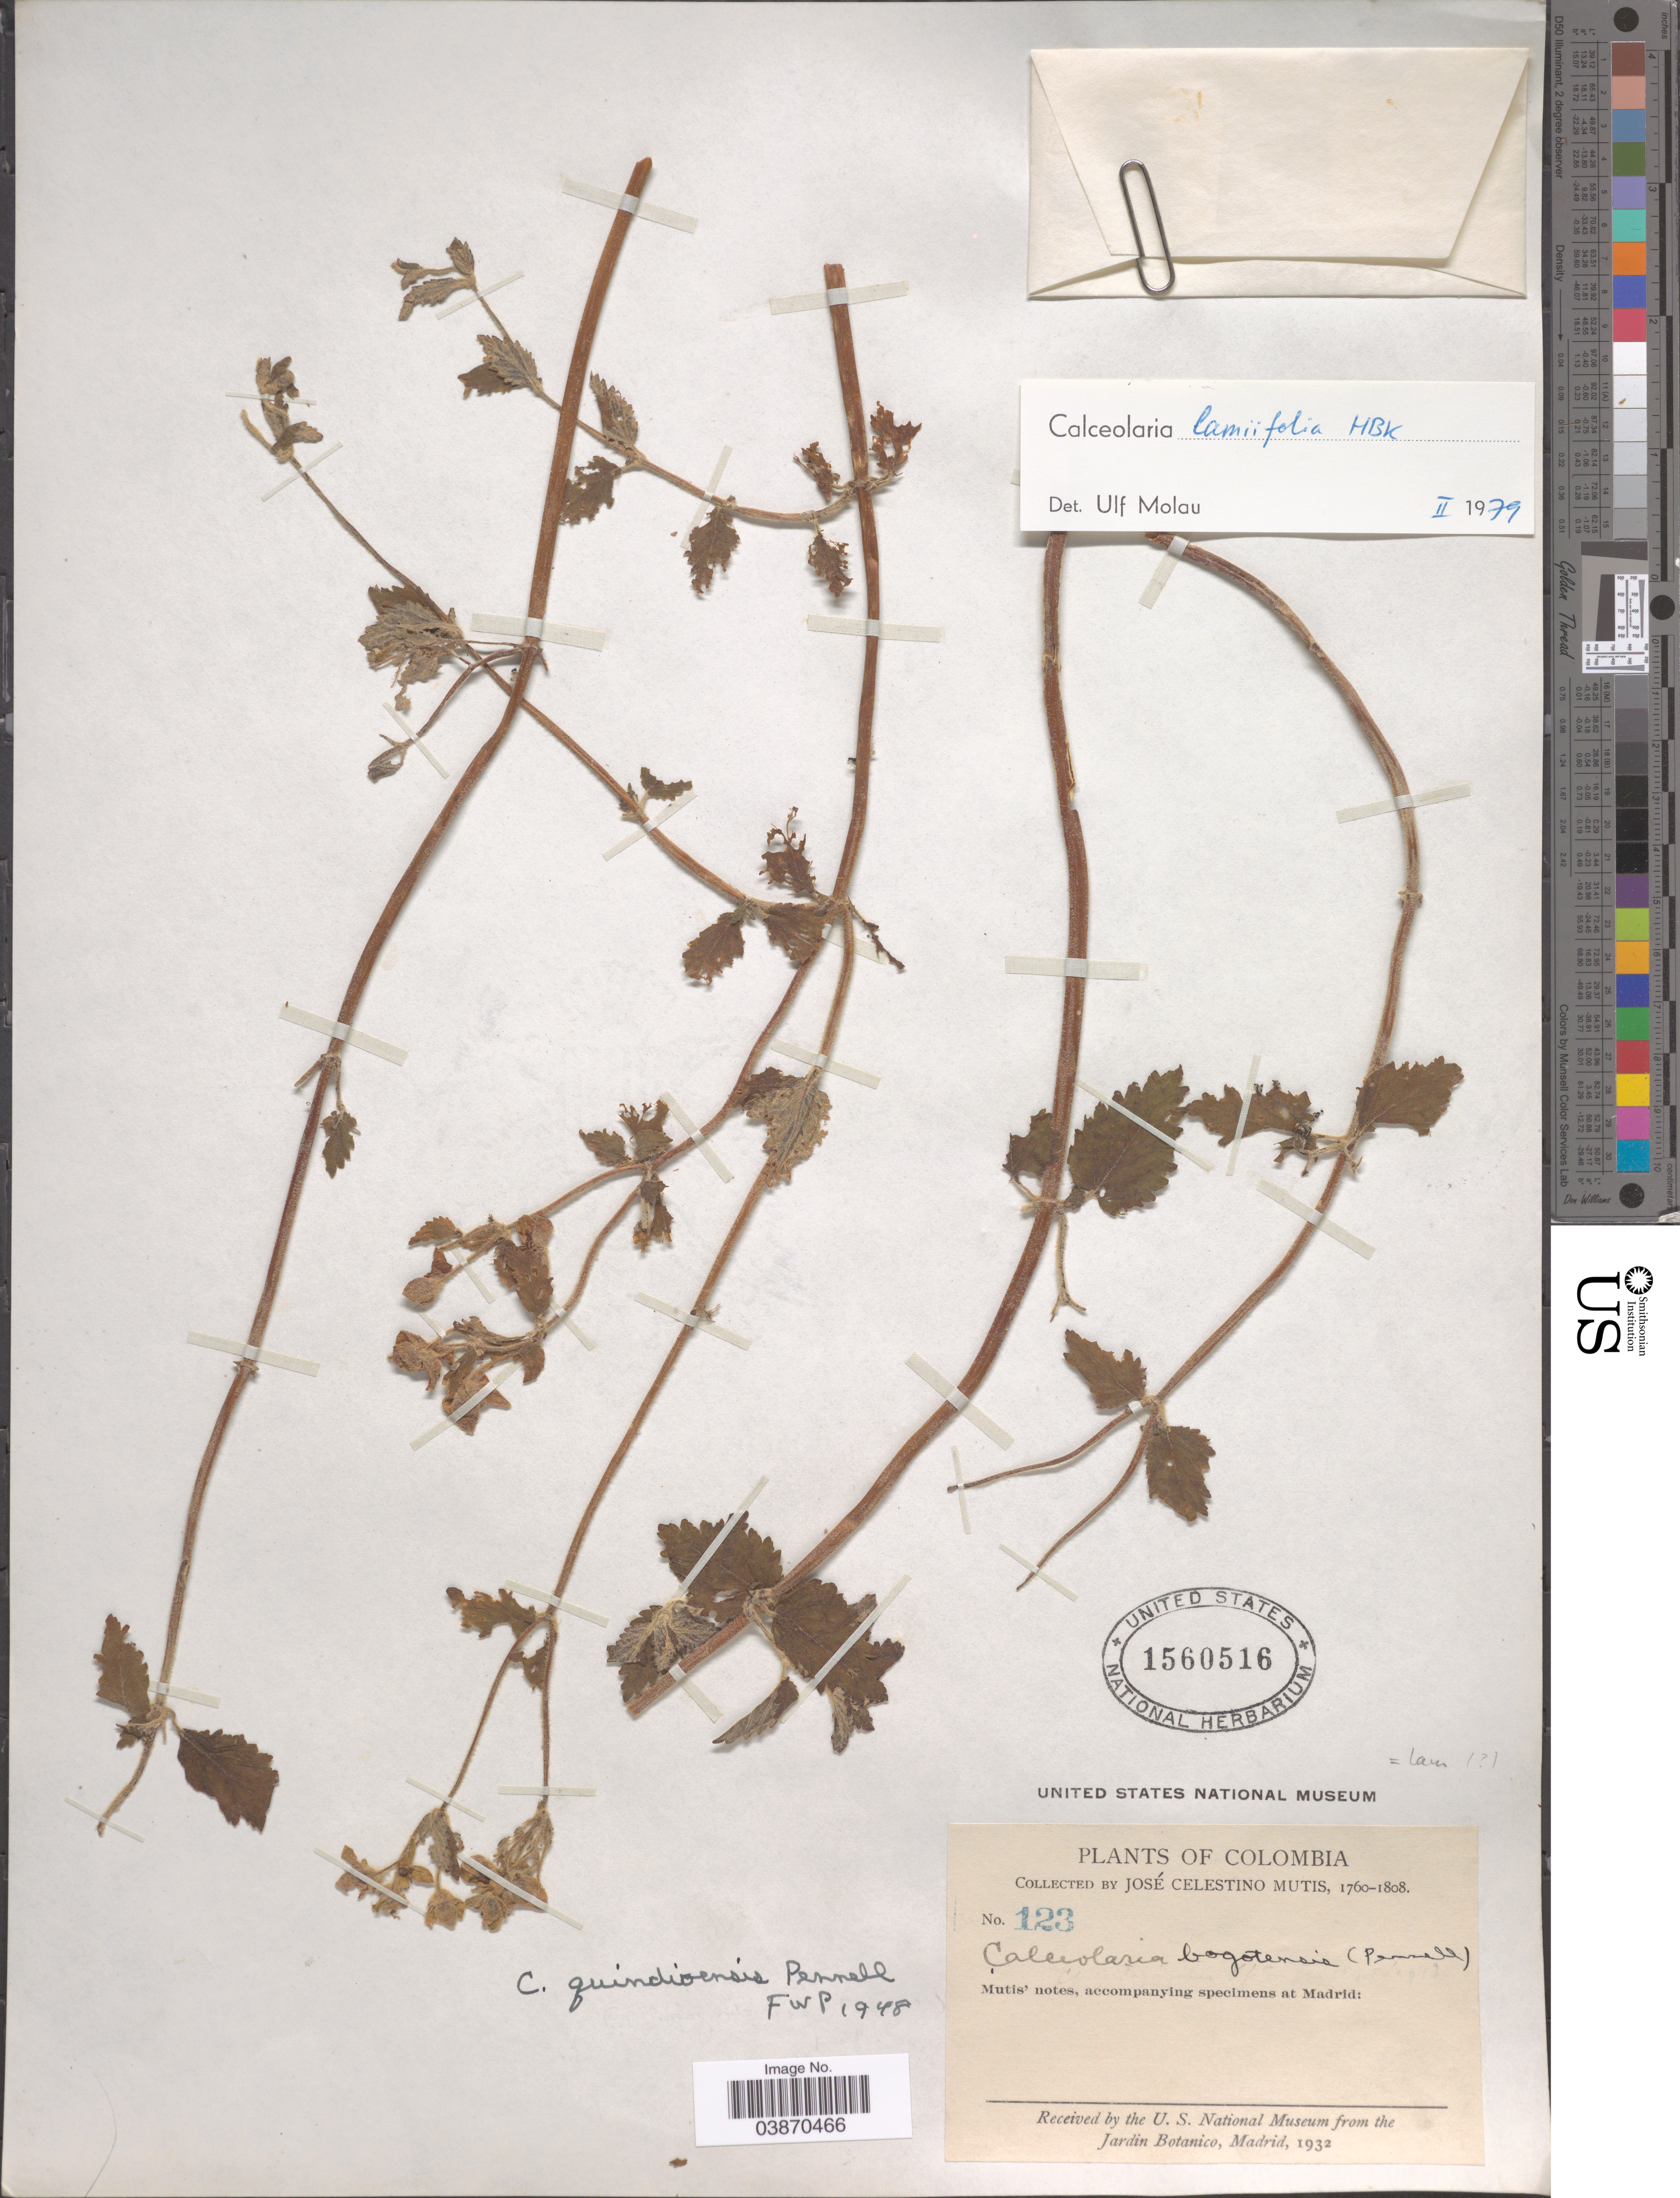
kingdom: Plantae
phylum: Tracheophyta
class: Magnoliopsida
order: Lamiales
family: Calceolariaceae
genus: Calceolaria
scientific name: Calceolaria lamiifolia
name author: Kunth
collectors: J. C. B. Mutis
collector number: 123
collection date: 1760/1808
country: Colombia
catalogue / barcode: US 1560516